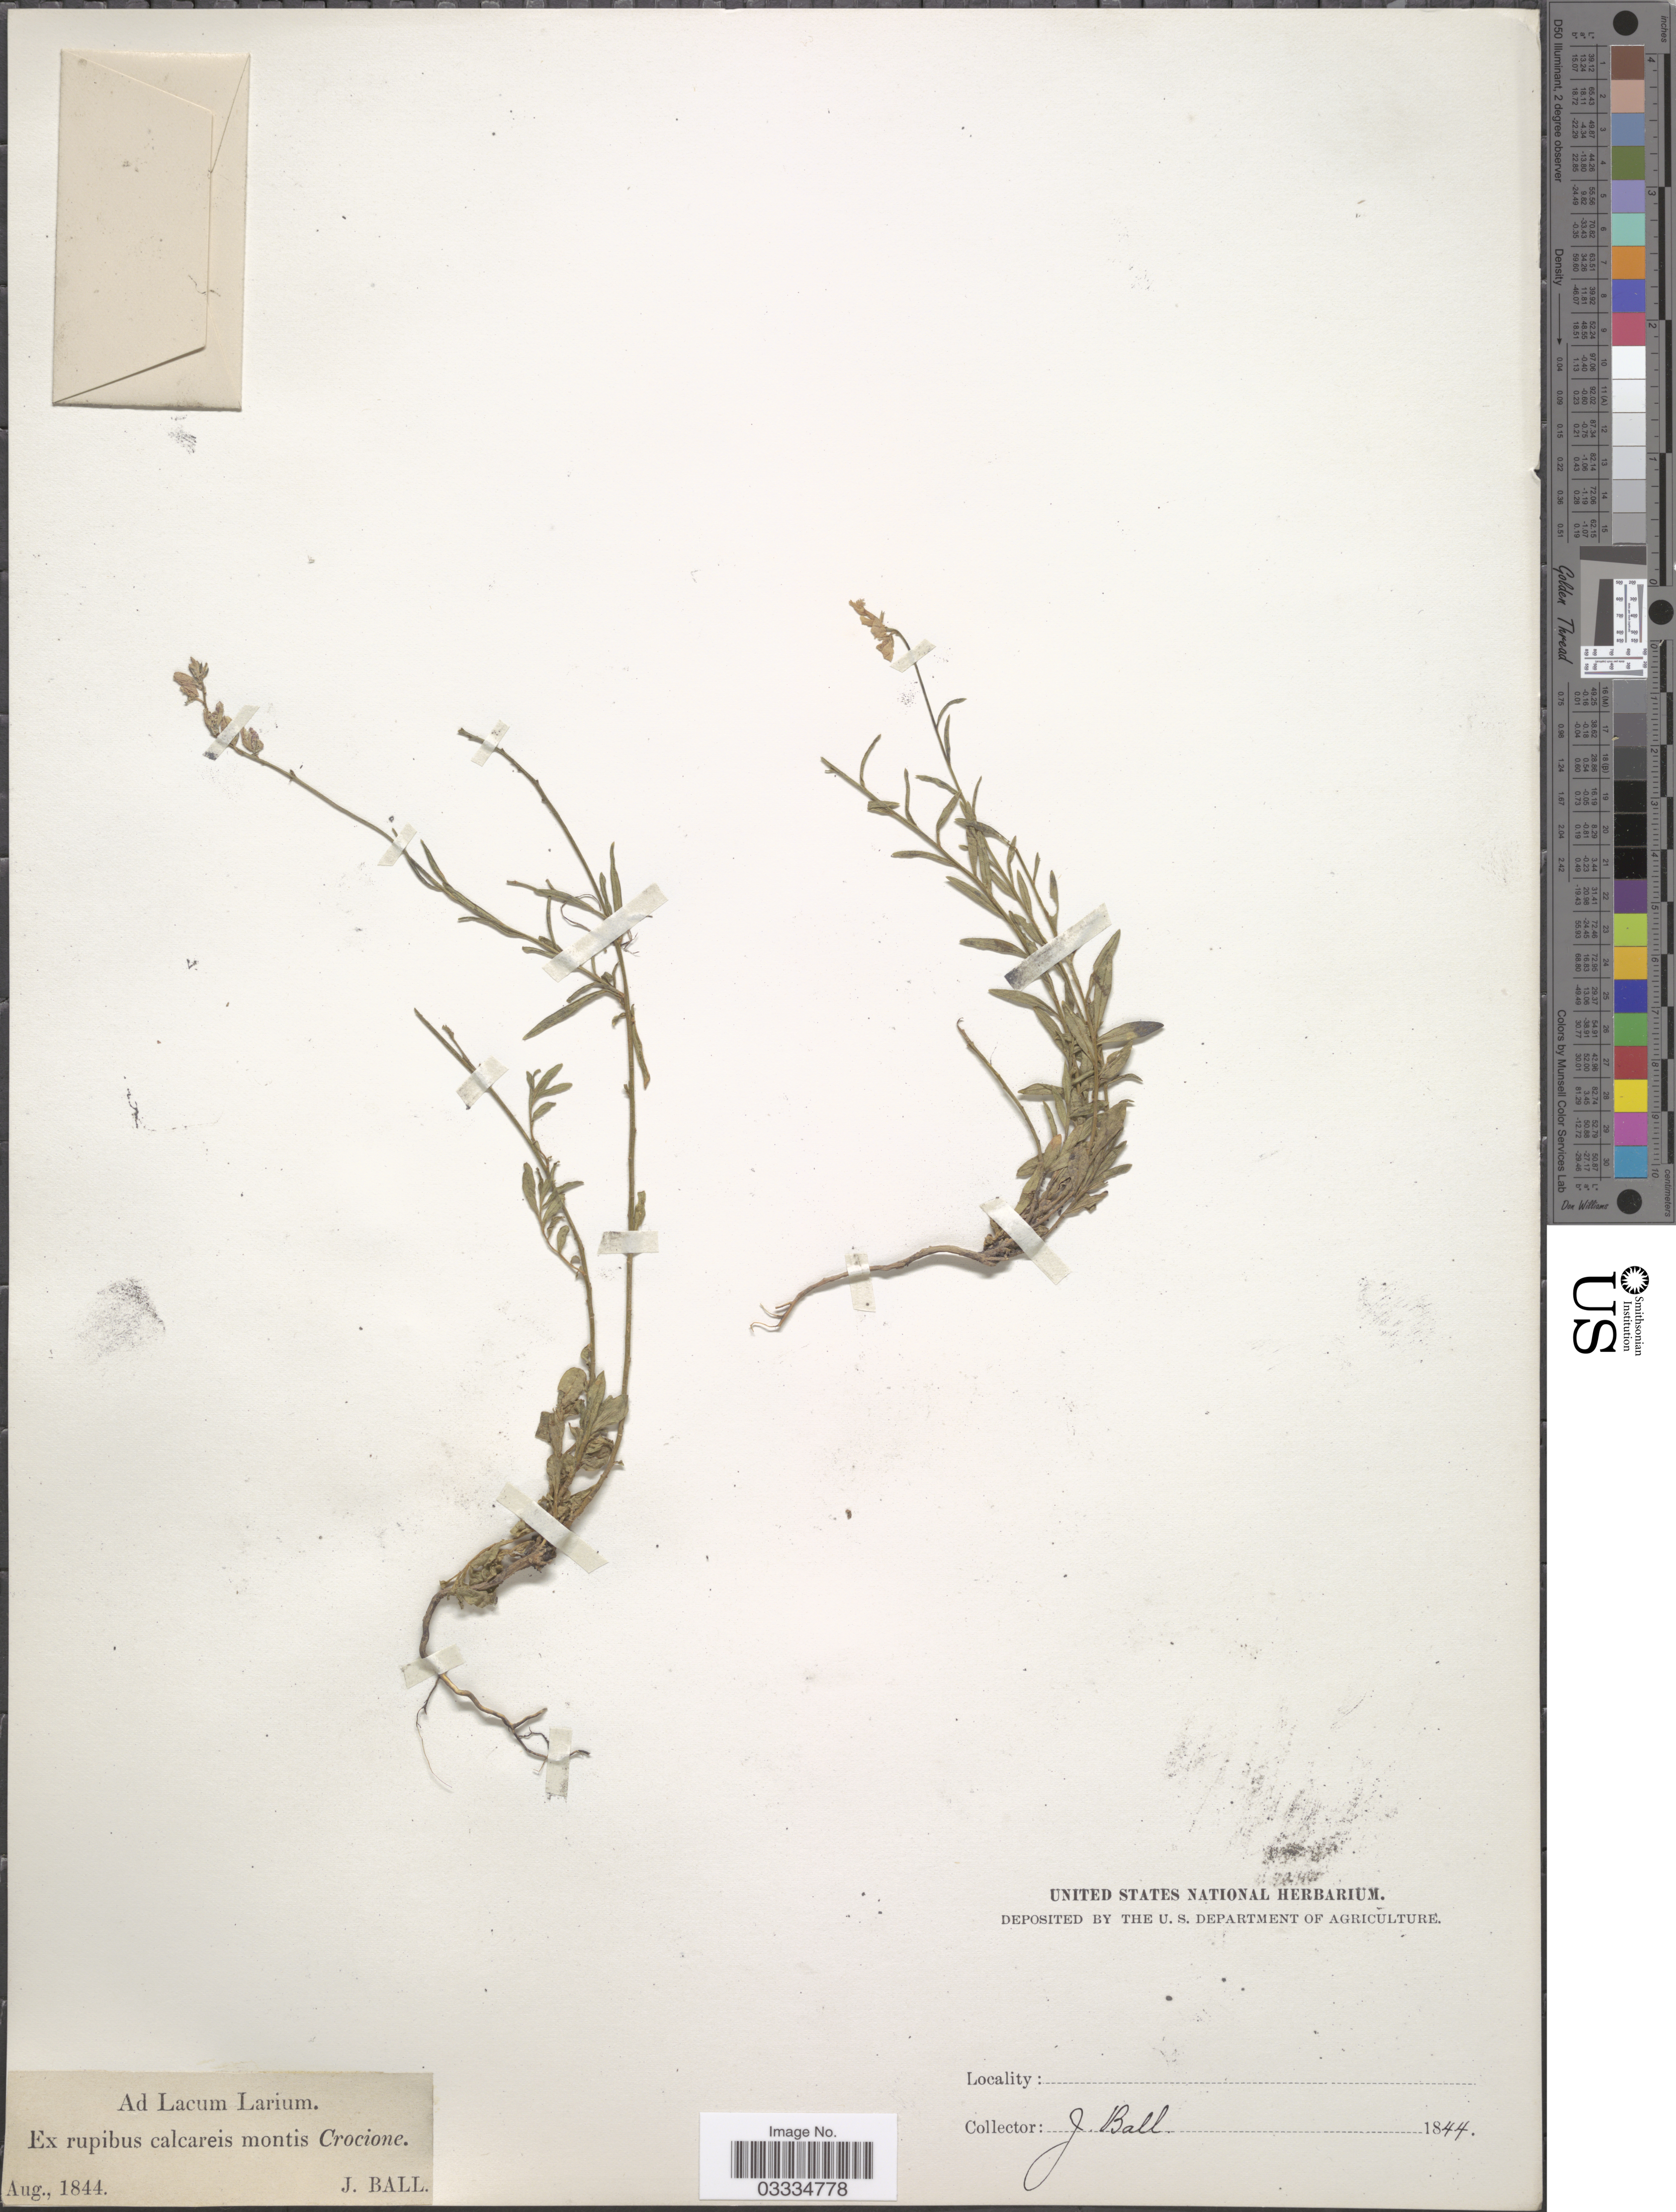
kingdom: Plantae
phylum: Tracheophyta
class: Magnoliopsida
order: Fabales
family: Polygalaceae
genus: Polygala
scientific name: Polygala sp.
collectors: J. Ball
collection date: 1844-08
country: Italy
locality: Ex rupibus calcareis montis Crocione.